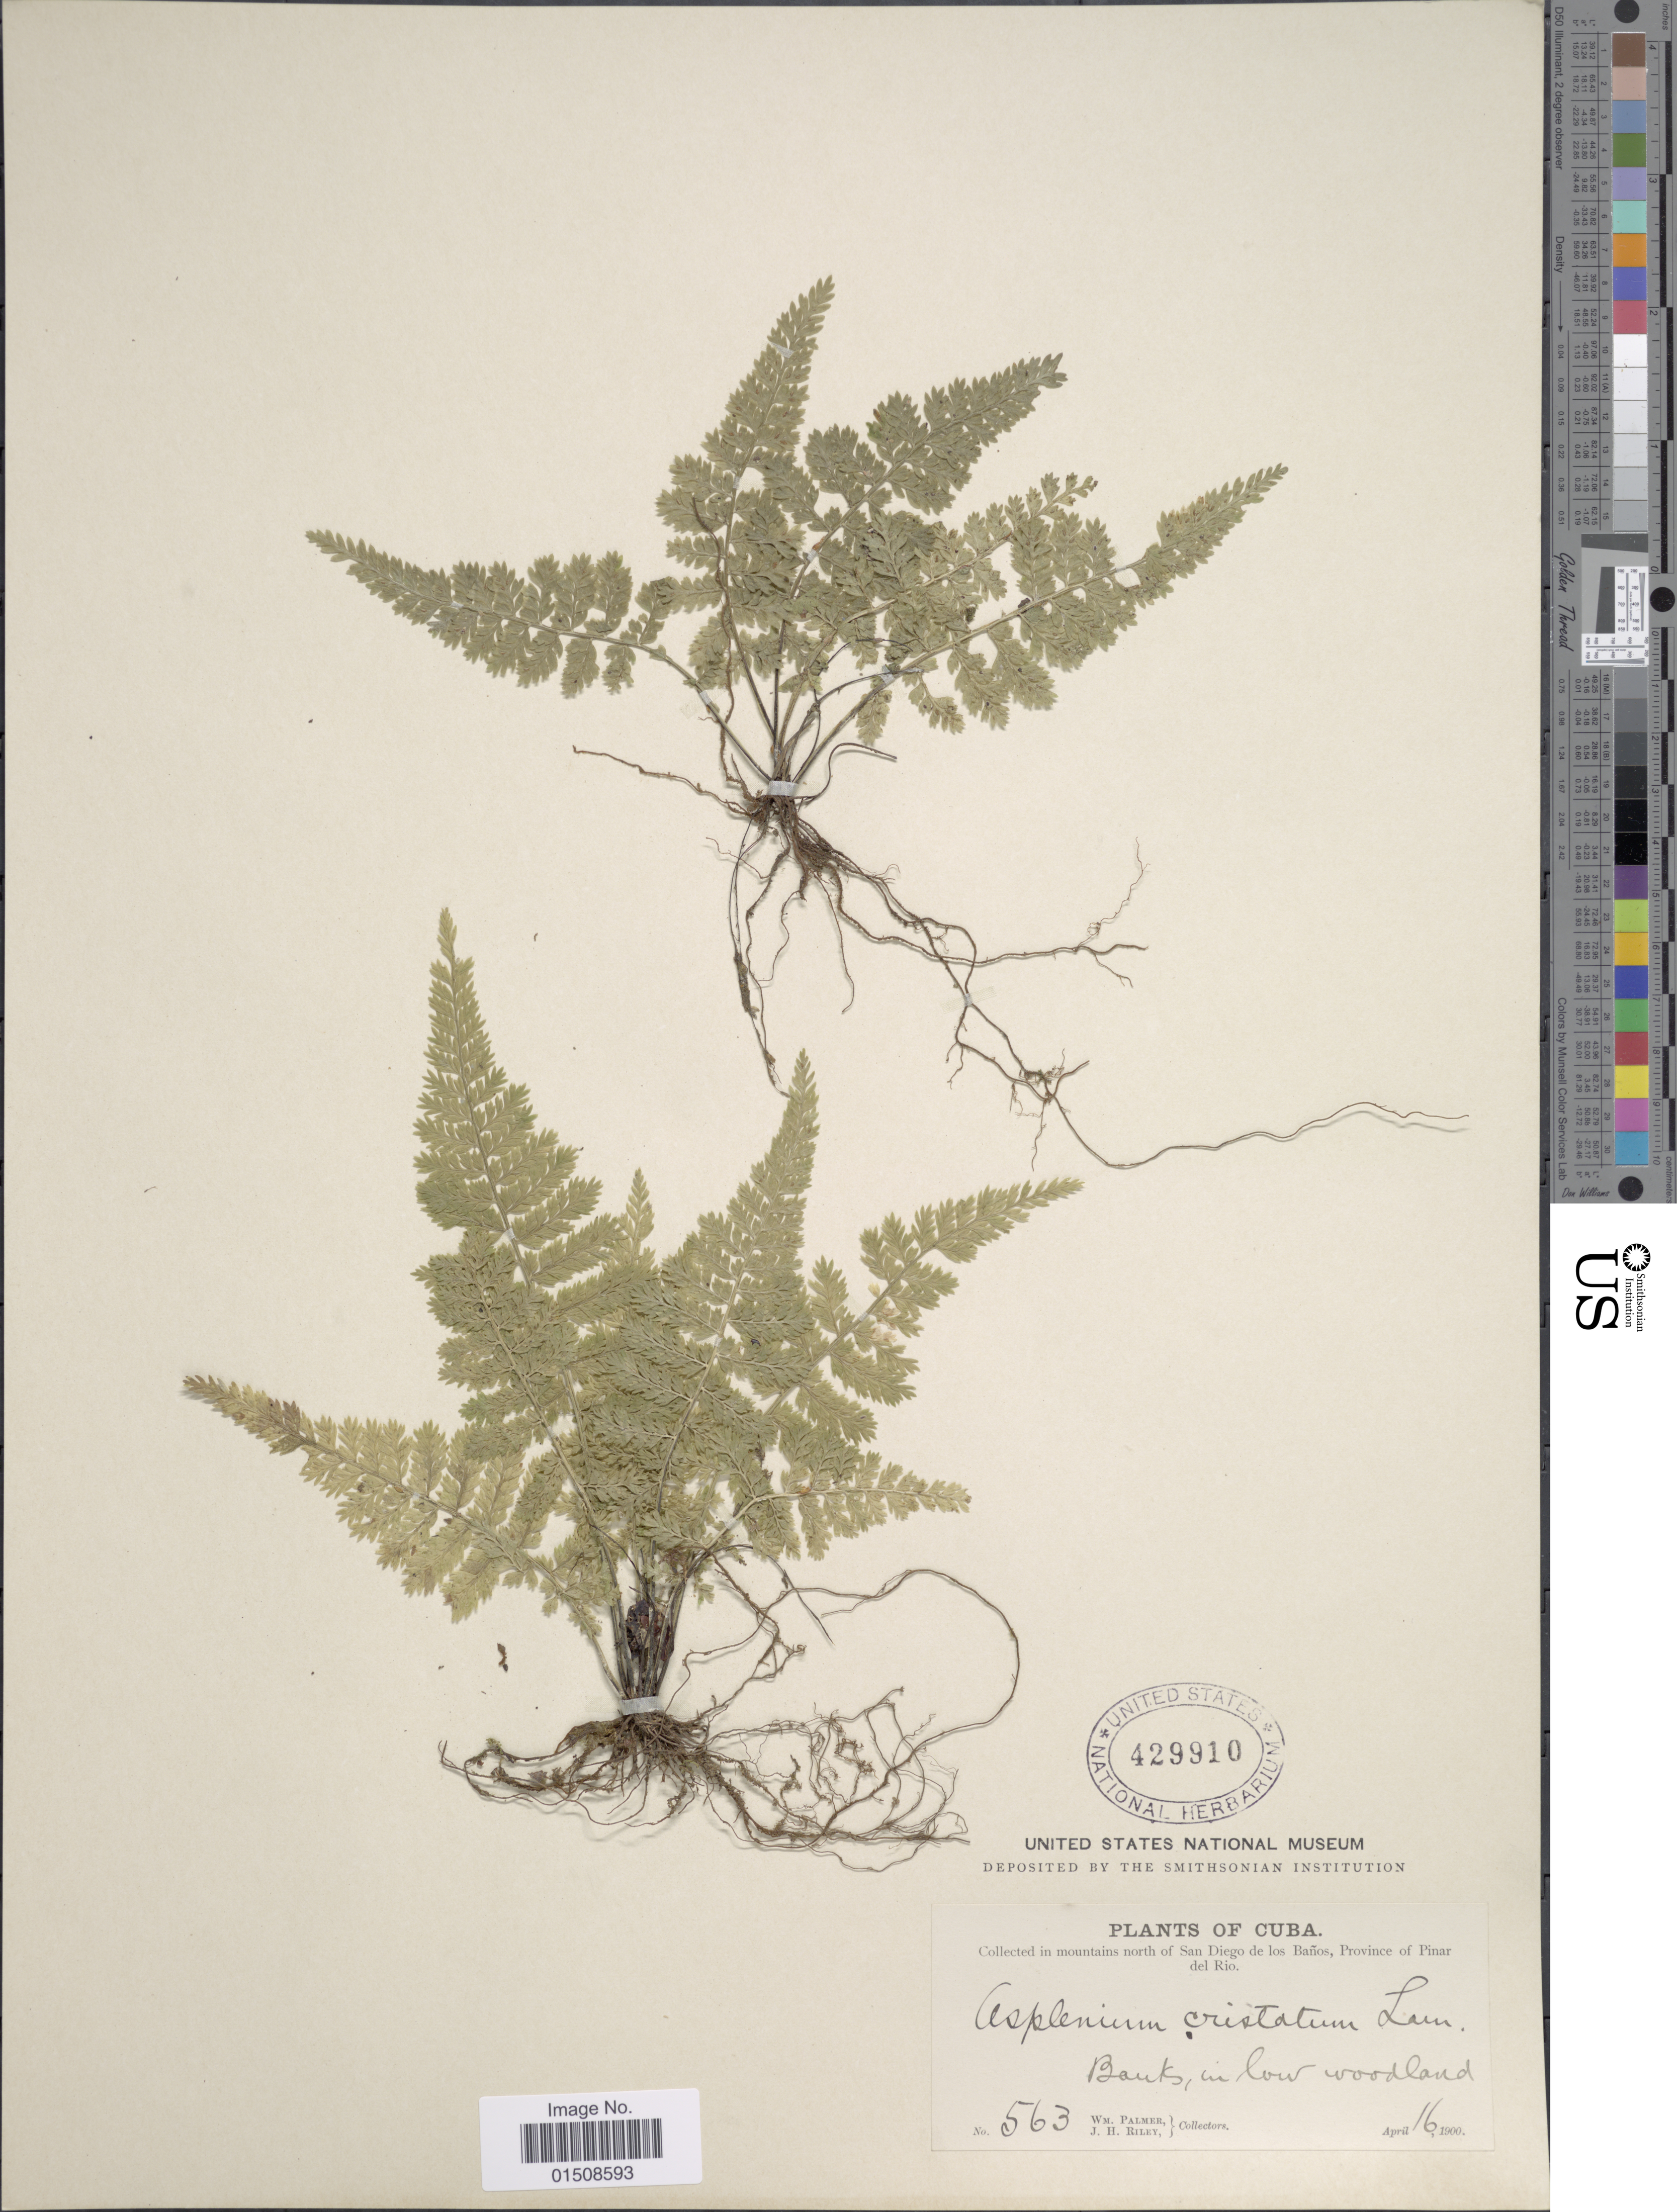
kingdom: Plantae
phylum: Tracheophyta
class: Polypodiopsida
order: Polypodiales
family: Aspleniaceae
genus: Asplenium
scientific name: Asplenium cristatum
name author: Lam.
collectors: W. Palmer & J. H. Riley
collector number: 563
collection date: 1900-04-16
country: Cuba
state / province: Pinar del Río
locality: In mountains north of San Diego de los Baños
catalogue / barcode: US 429910